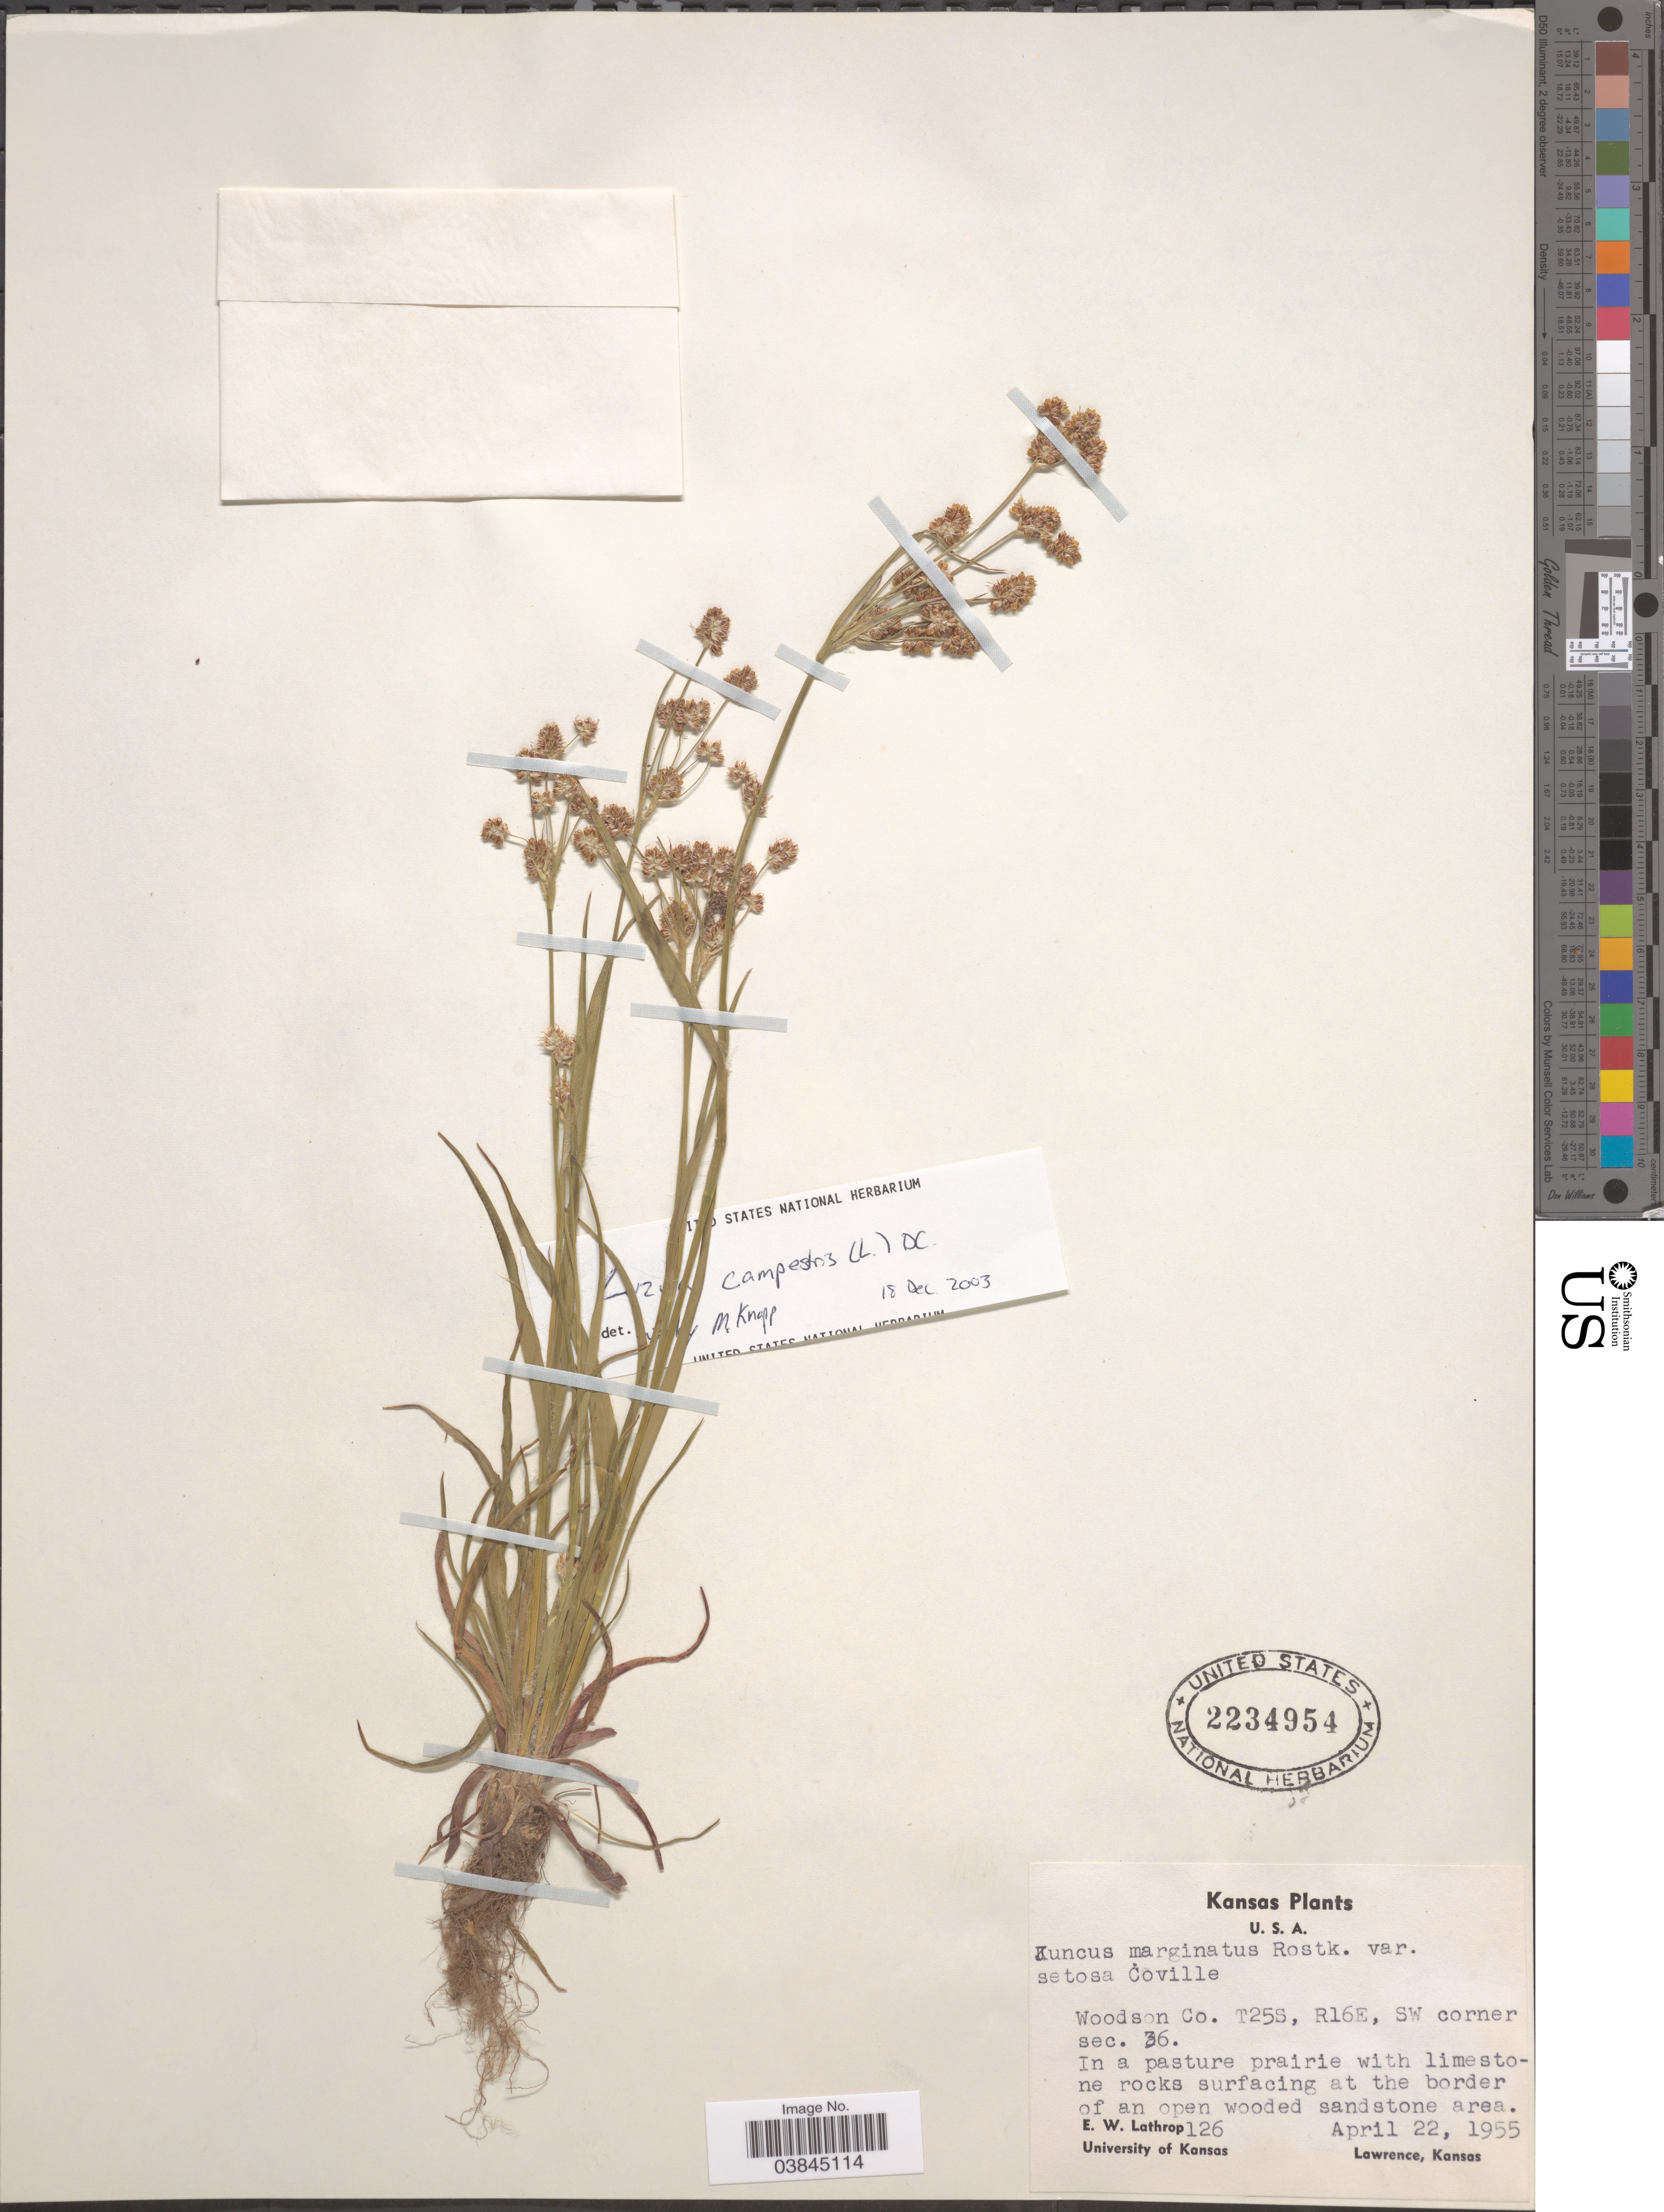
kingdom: Plantae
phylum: Tracheophyta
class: Liliopsida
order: Poales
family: Juncaceae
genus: Luzula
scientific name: Luzula campestris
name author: (L.) DC.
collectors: E. W. Lathrop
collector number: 126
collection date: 1955-04-22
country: United States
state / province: Kansas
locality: Woodson Co. T25S, R16E, SW corner sec. 36.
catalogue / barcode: US 2234954